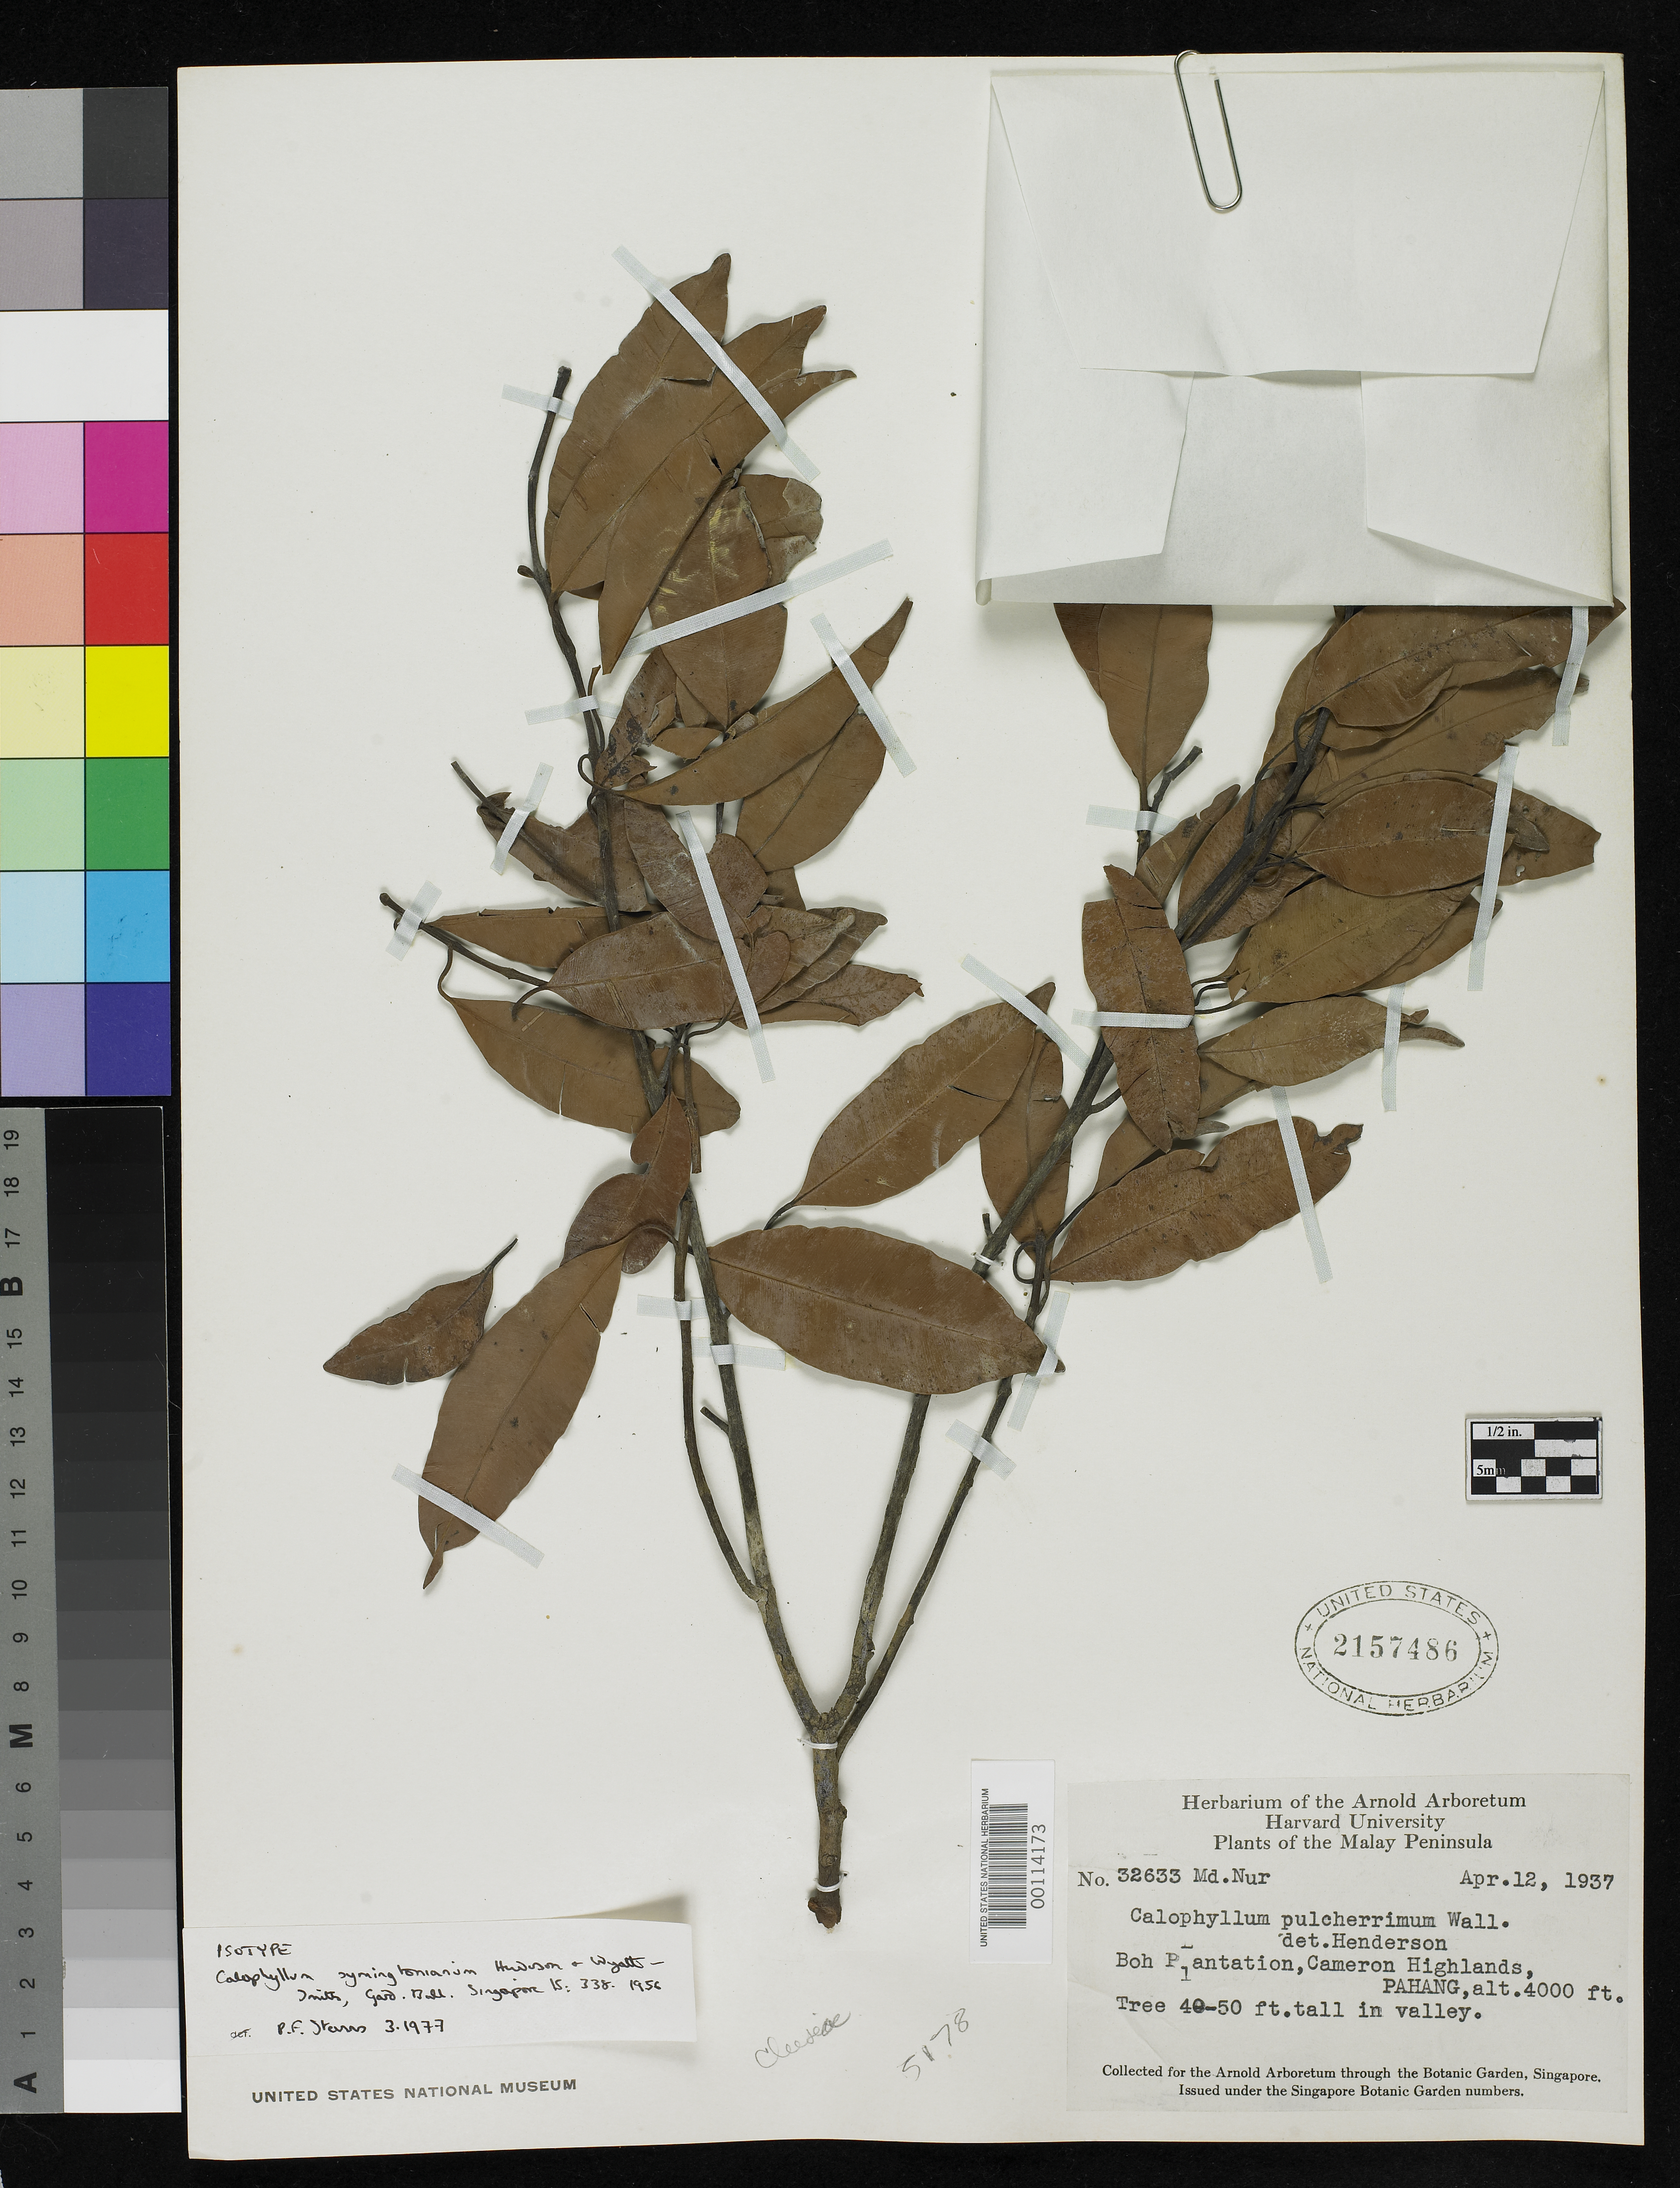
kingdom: Plantae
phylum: Tracheophyta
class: Magnoliopsida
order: Malpighiales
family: Calophyllaceae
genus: Calophyllum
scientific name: Calophyllum symingtonianum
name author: M.R. Hend. & Wyatt-Sm.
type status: Isotype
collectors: M. Nur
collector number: S.F.N. 32633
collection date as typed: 12 Apr 1937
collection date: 1937-04-12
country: Malaysia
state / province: Pahang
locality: Boh Plantation, Cameron Highlands. [Malay Peninsula]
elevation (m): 1219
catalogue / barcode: US 2157486